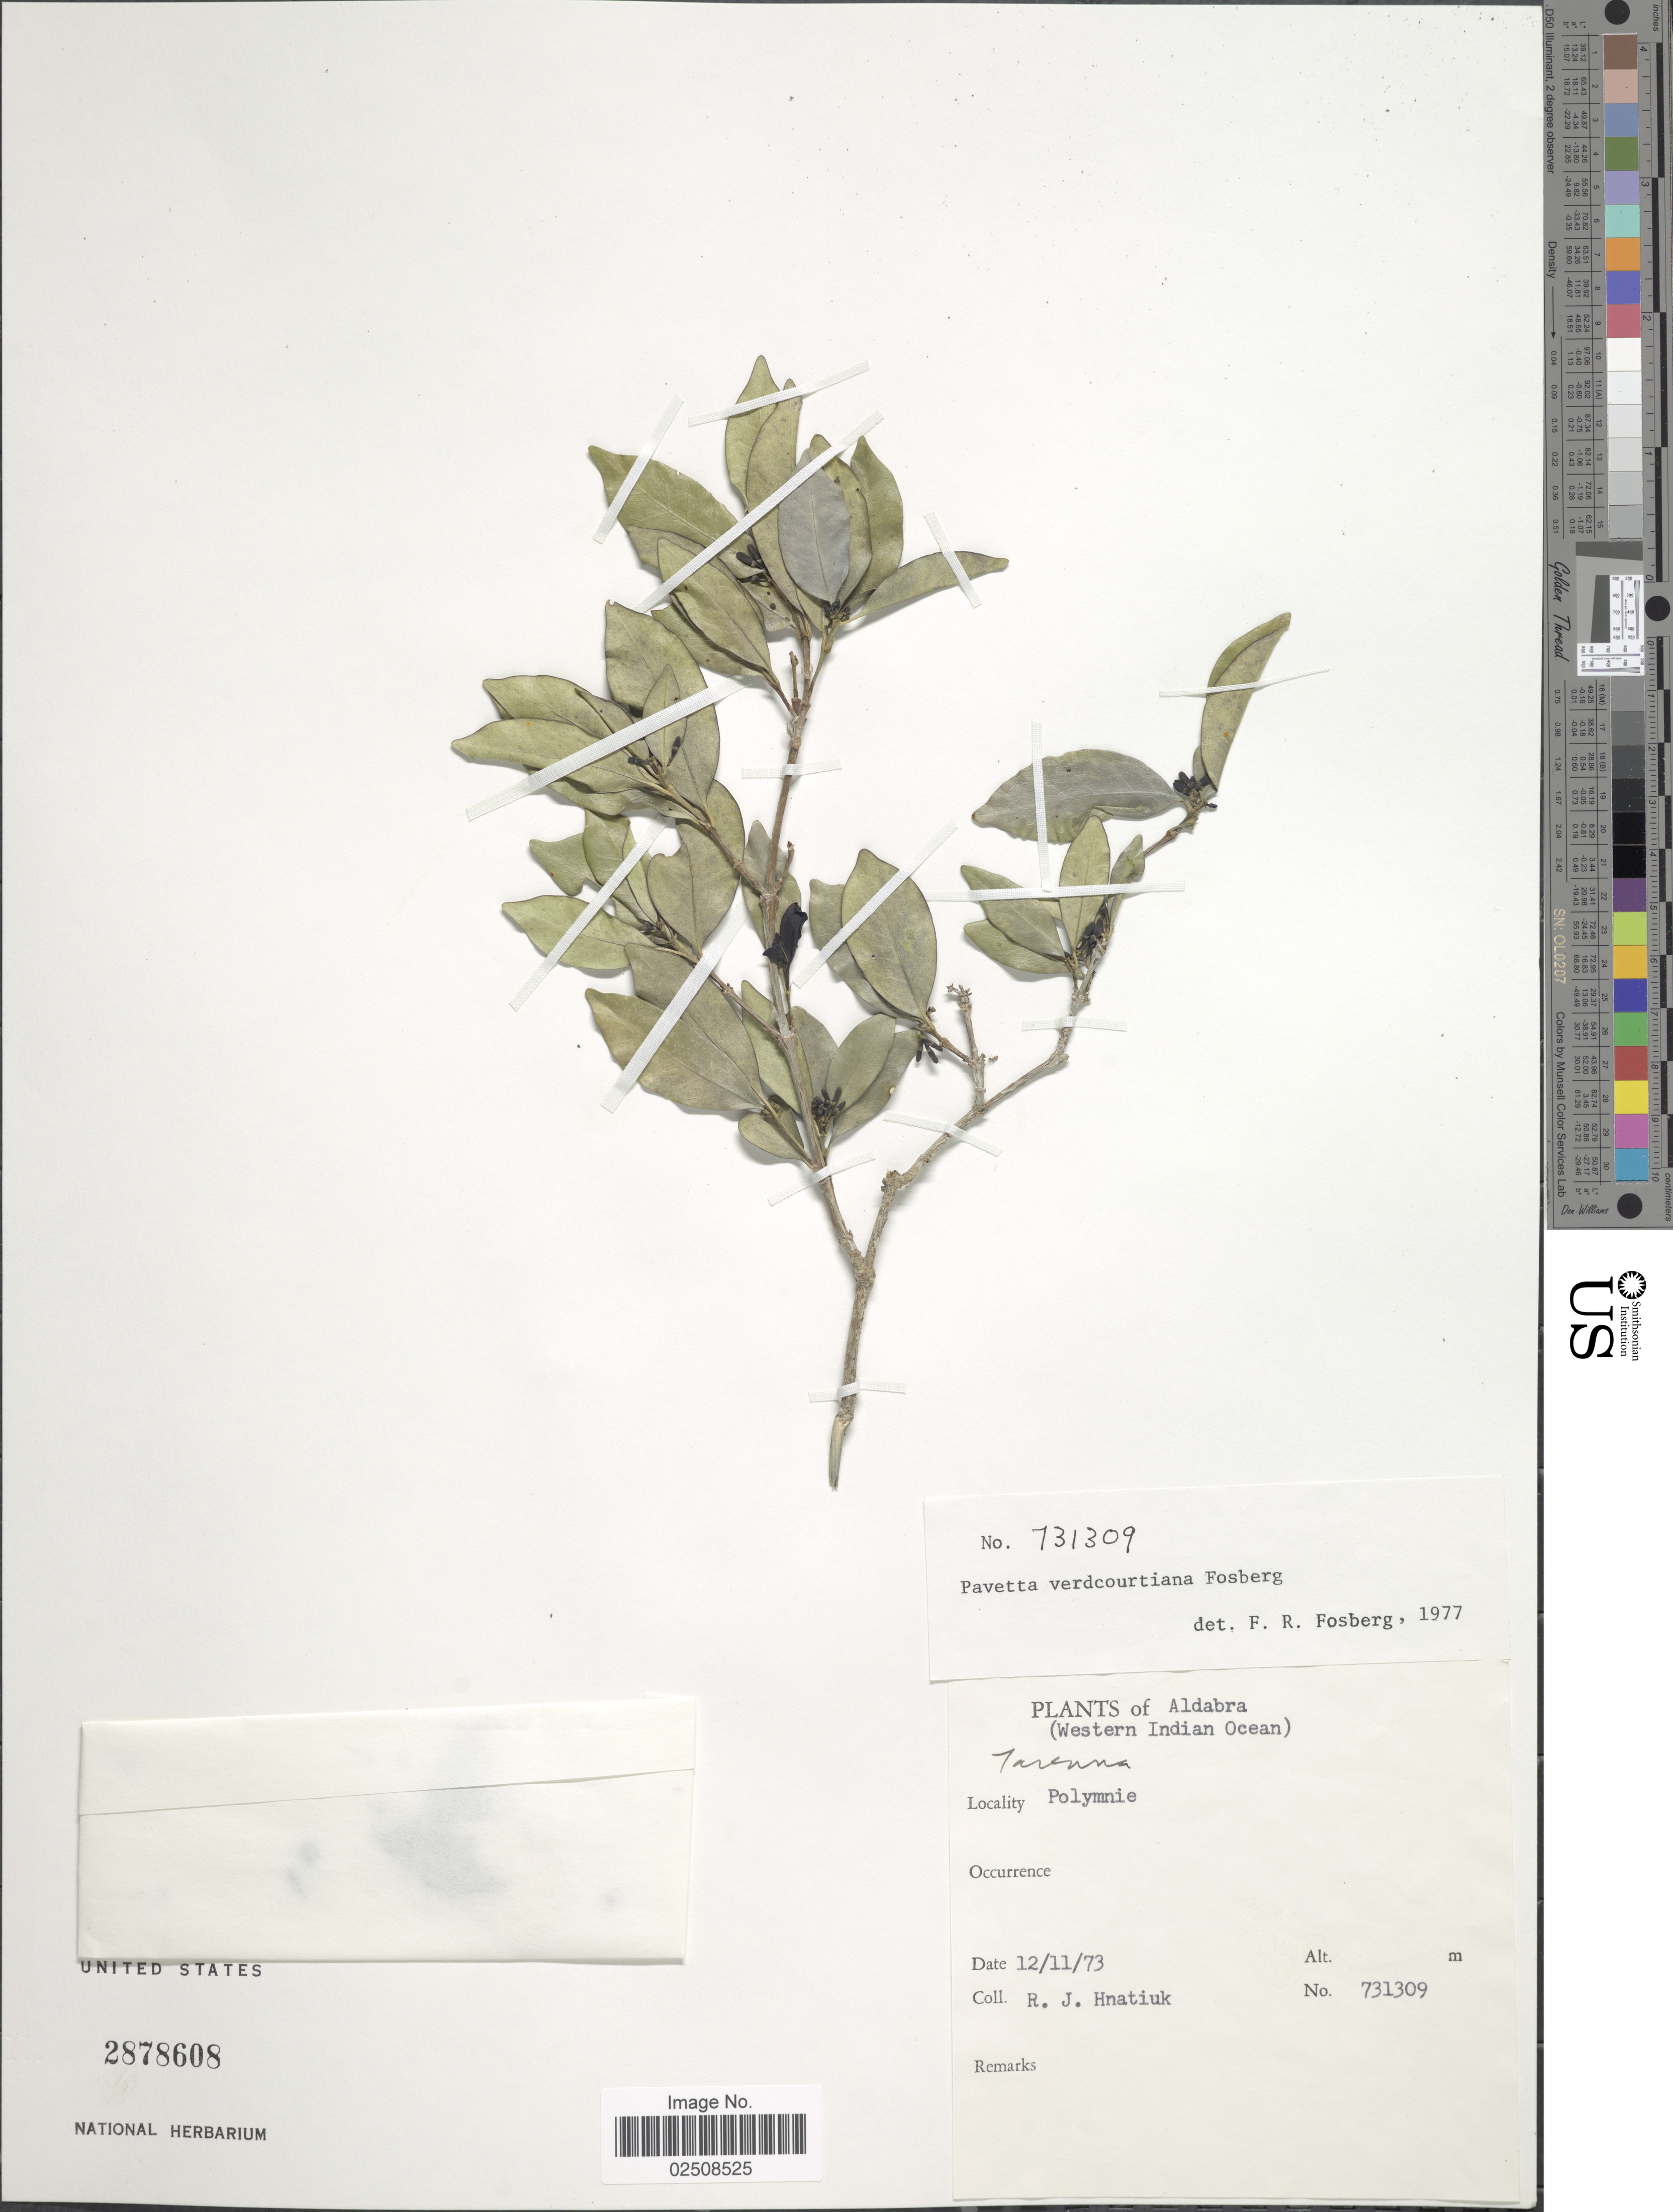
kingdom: Plantae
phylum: Tracheophyta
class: Magnoliopsida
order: Gentianales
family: Rubiaceae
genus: Tarenna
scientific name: Tarenna madagascariensis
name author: (Ten.) I.M. Turner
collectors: R. Hnatiuk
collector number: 731309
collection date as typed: Transcribed d/m/y: 12/11/73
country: Seychelles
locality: Aldabra. (Western Indian Ocean). Polymnie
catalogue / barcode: US 2878608